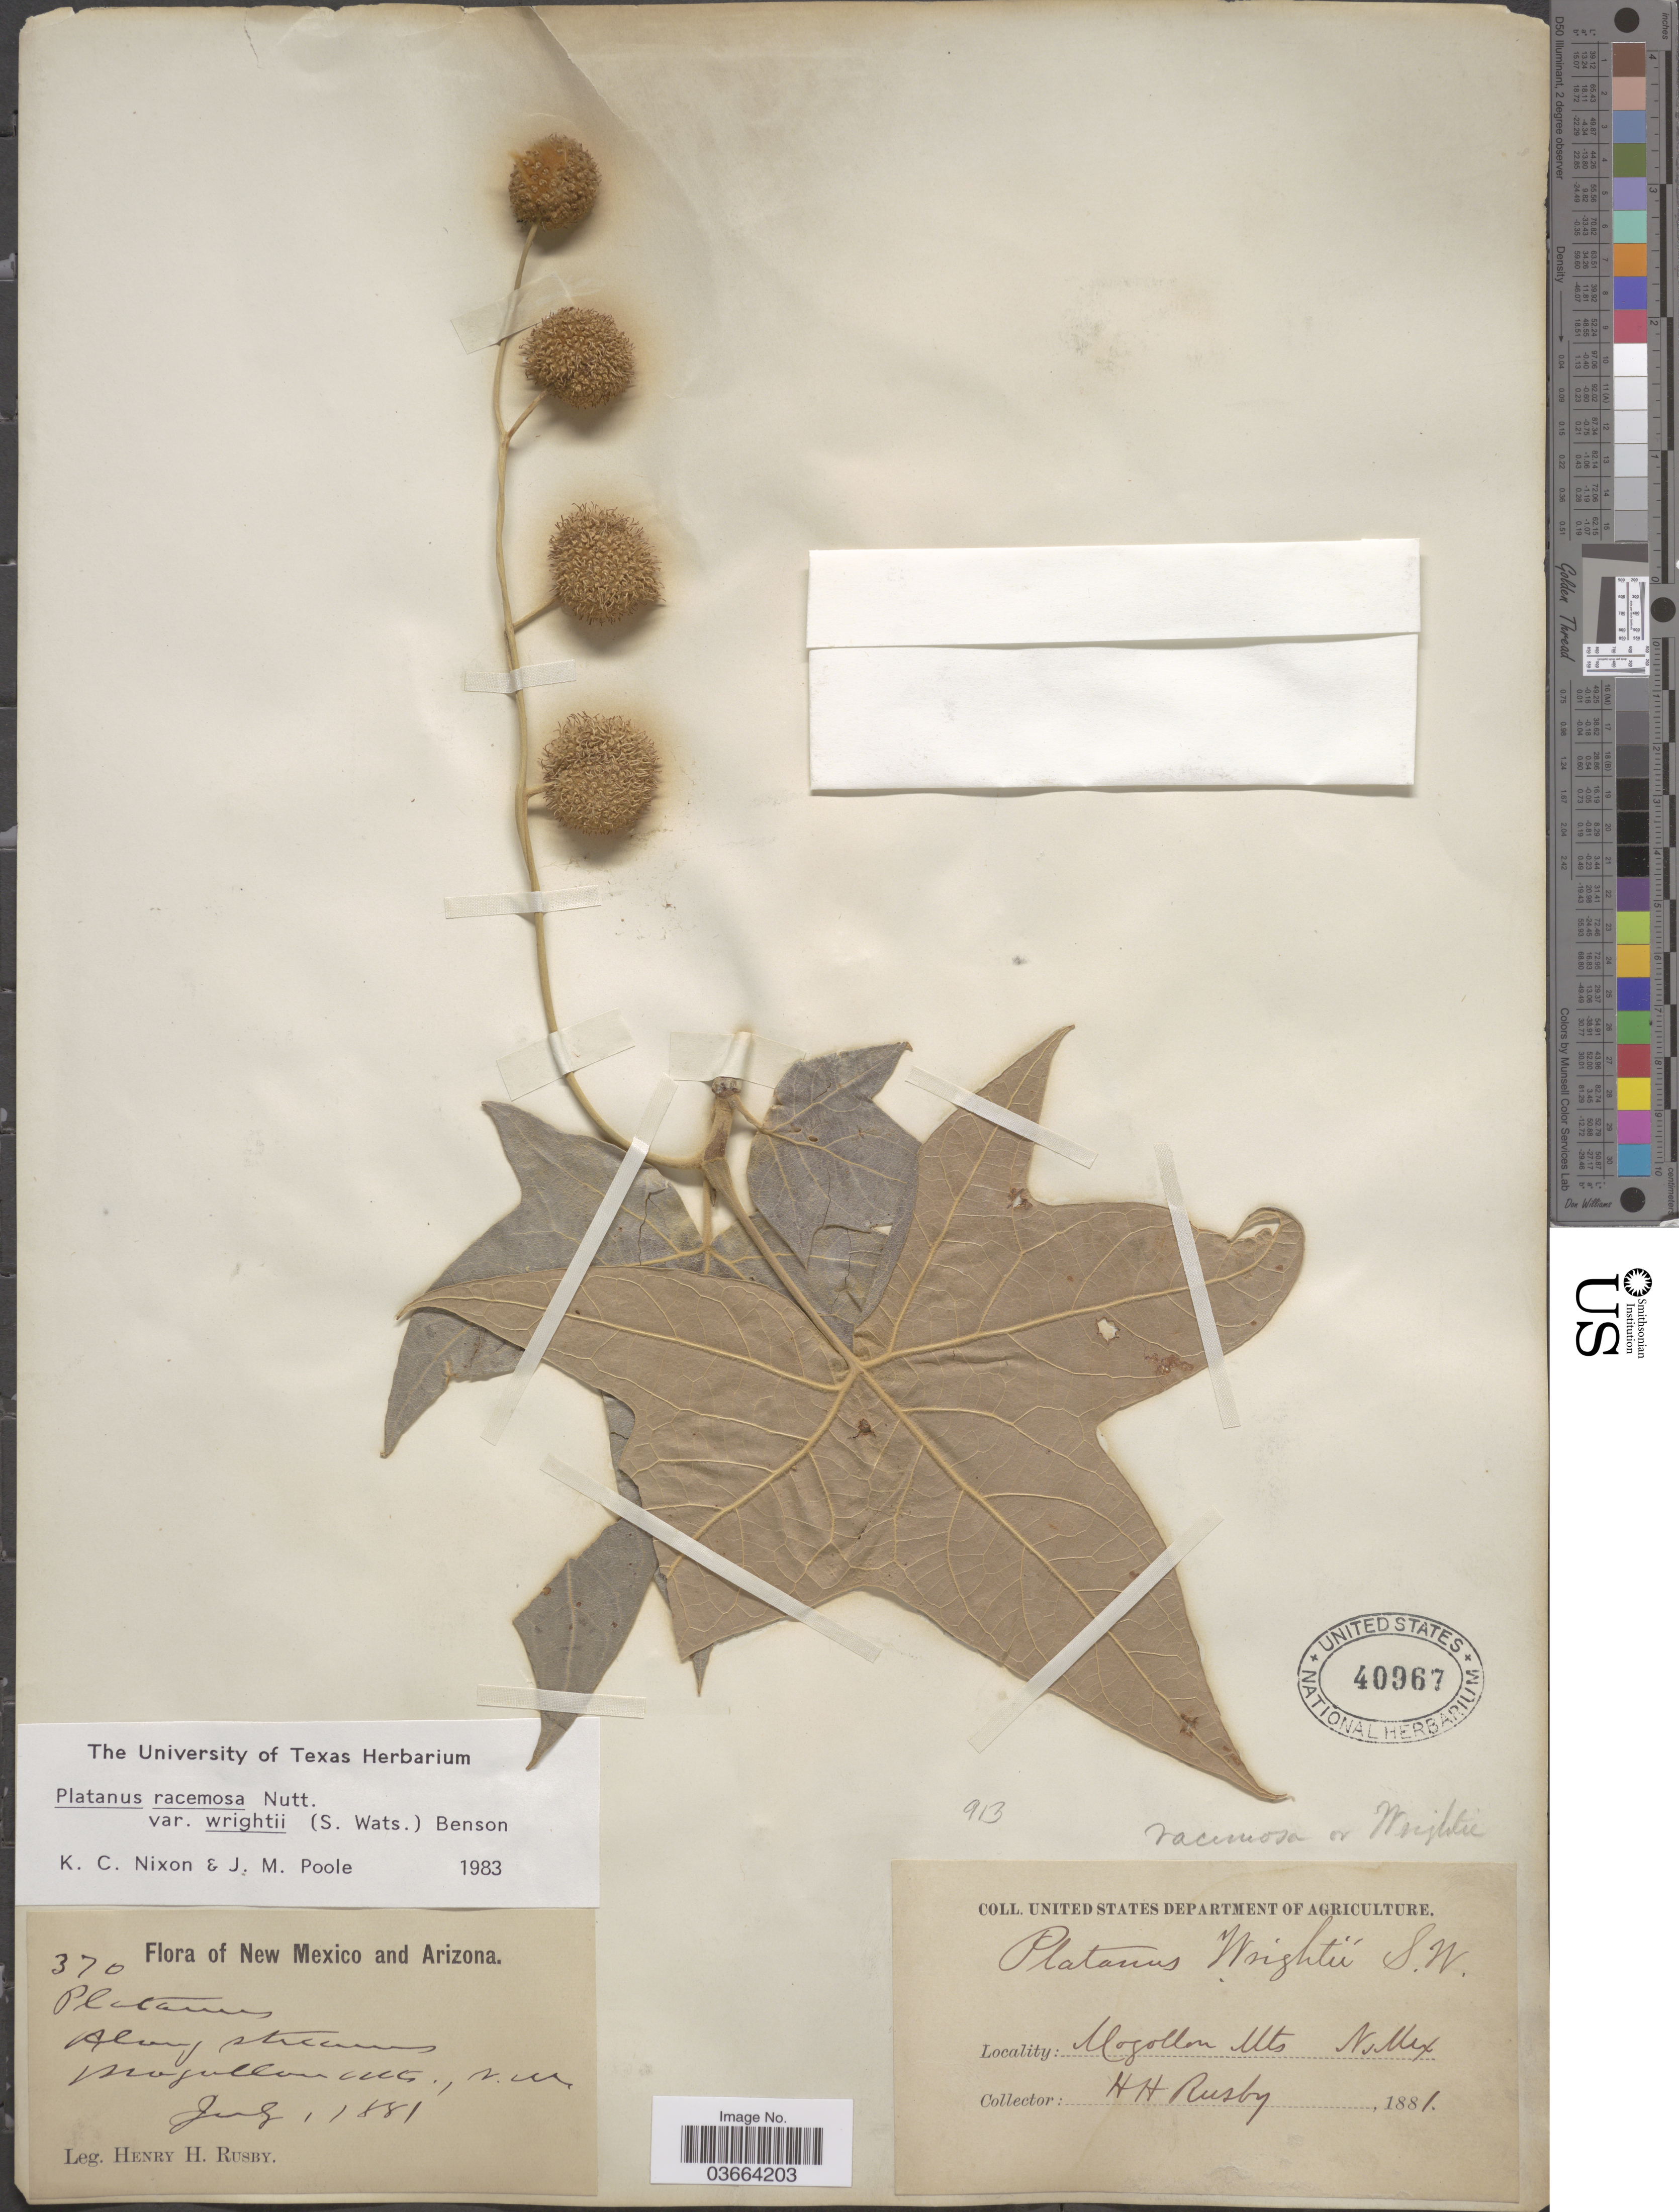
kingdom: Plantae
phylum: Tracheophyta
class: Magnoliopsida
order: Proteales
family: Platanaceae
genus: Platanus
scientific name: Platanus racemosa var. wrightii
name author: (S. Watson) L.D. Benson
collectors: H. H. Rusby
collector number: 370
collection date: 1881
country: United States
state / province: New Mexico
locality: Mogollon Mts.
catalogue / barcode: US 40967